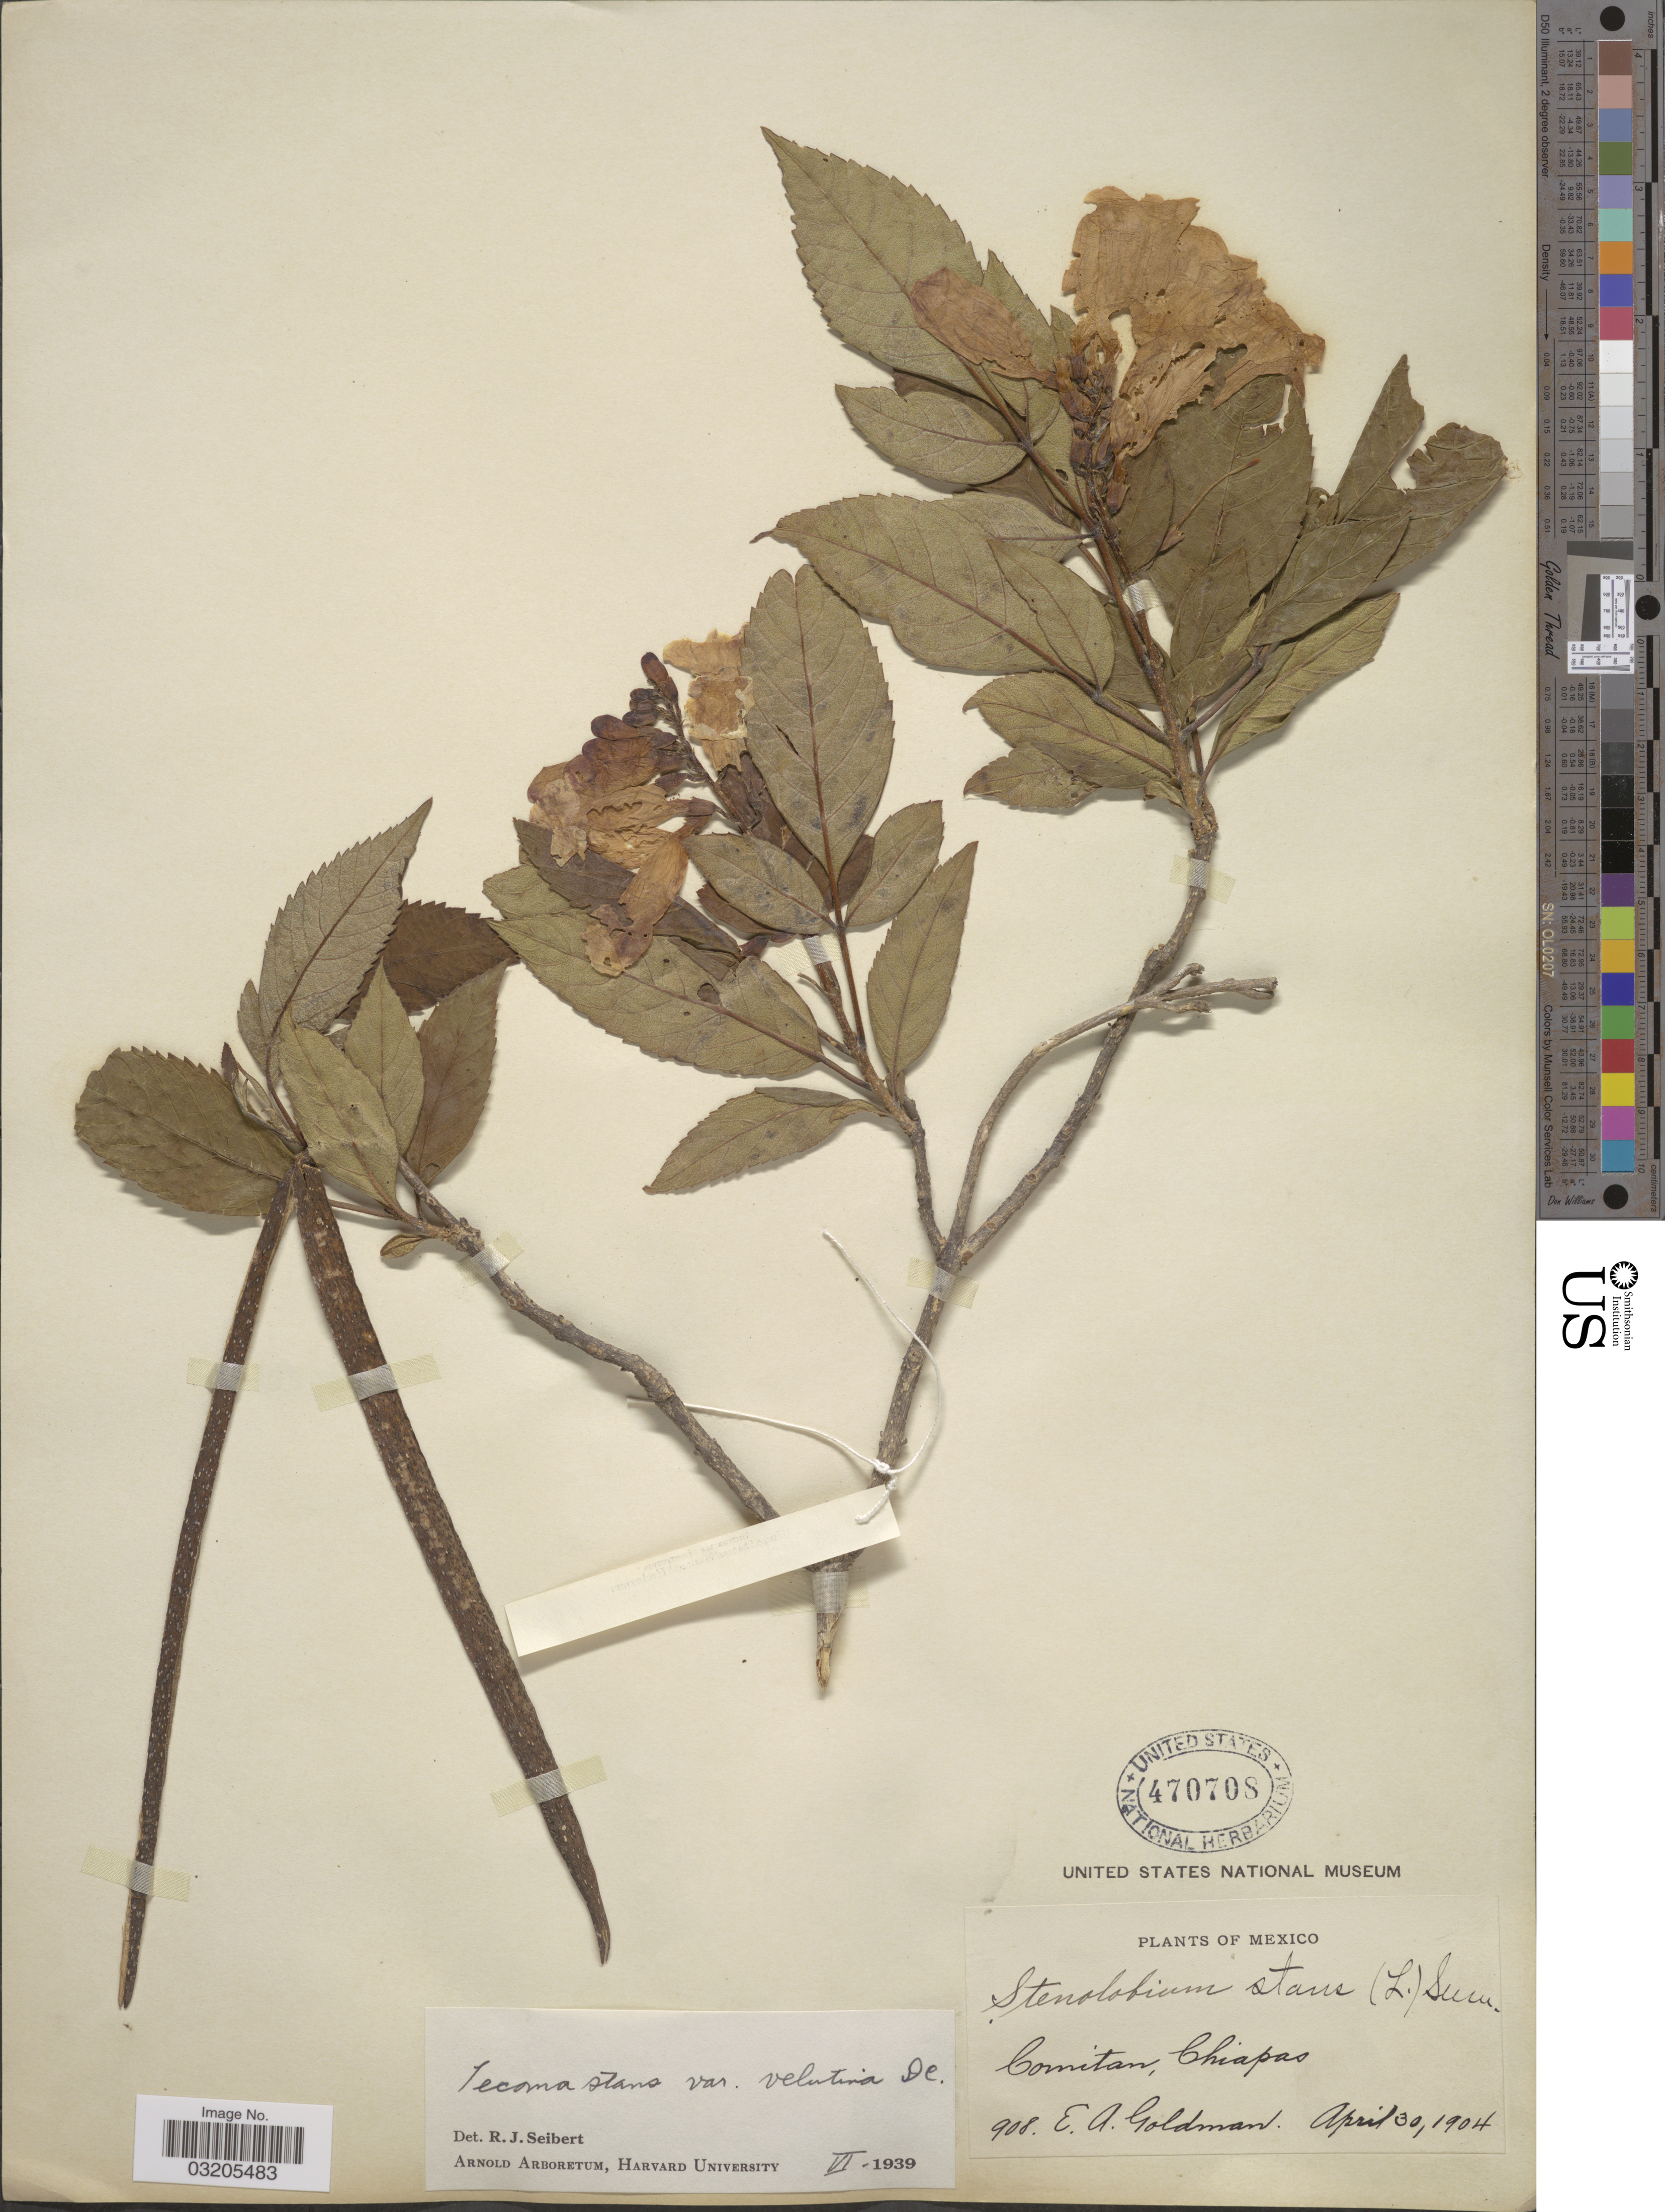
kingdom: Plantae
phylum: Tracheophyta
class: Magnoliopsida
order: Lamiales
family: Bignoniaceae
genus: Tecoma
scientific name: Tecoma stans var. velutina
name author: DC.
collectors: E. A. Goldman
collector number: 908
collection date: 1904-04-30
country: Mexico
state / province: Chiapas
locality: Comitan.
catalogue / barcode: US 470708